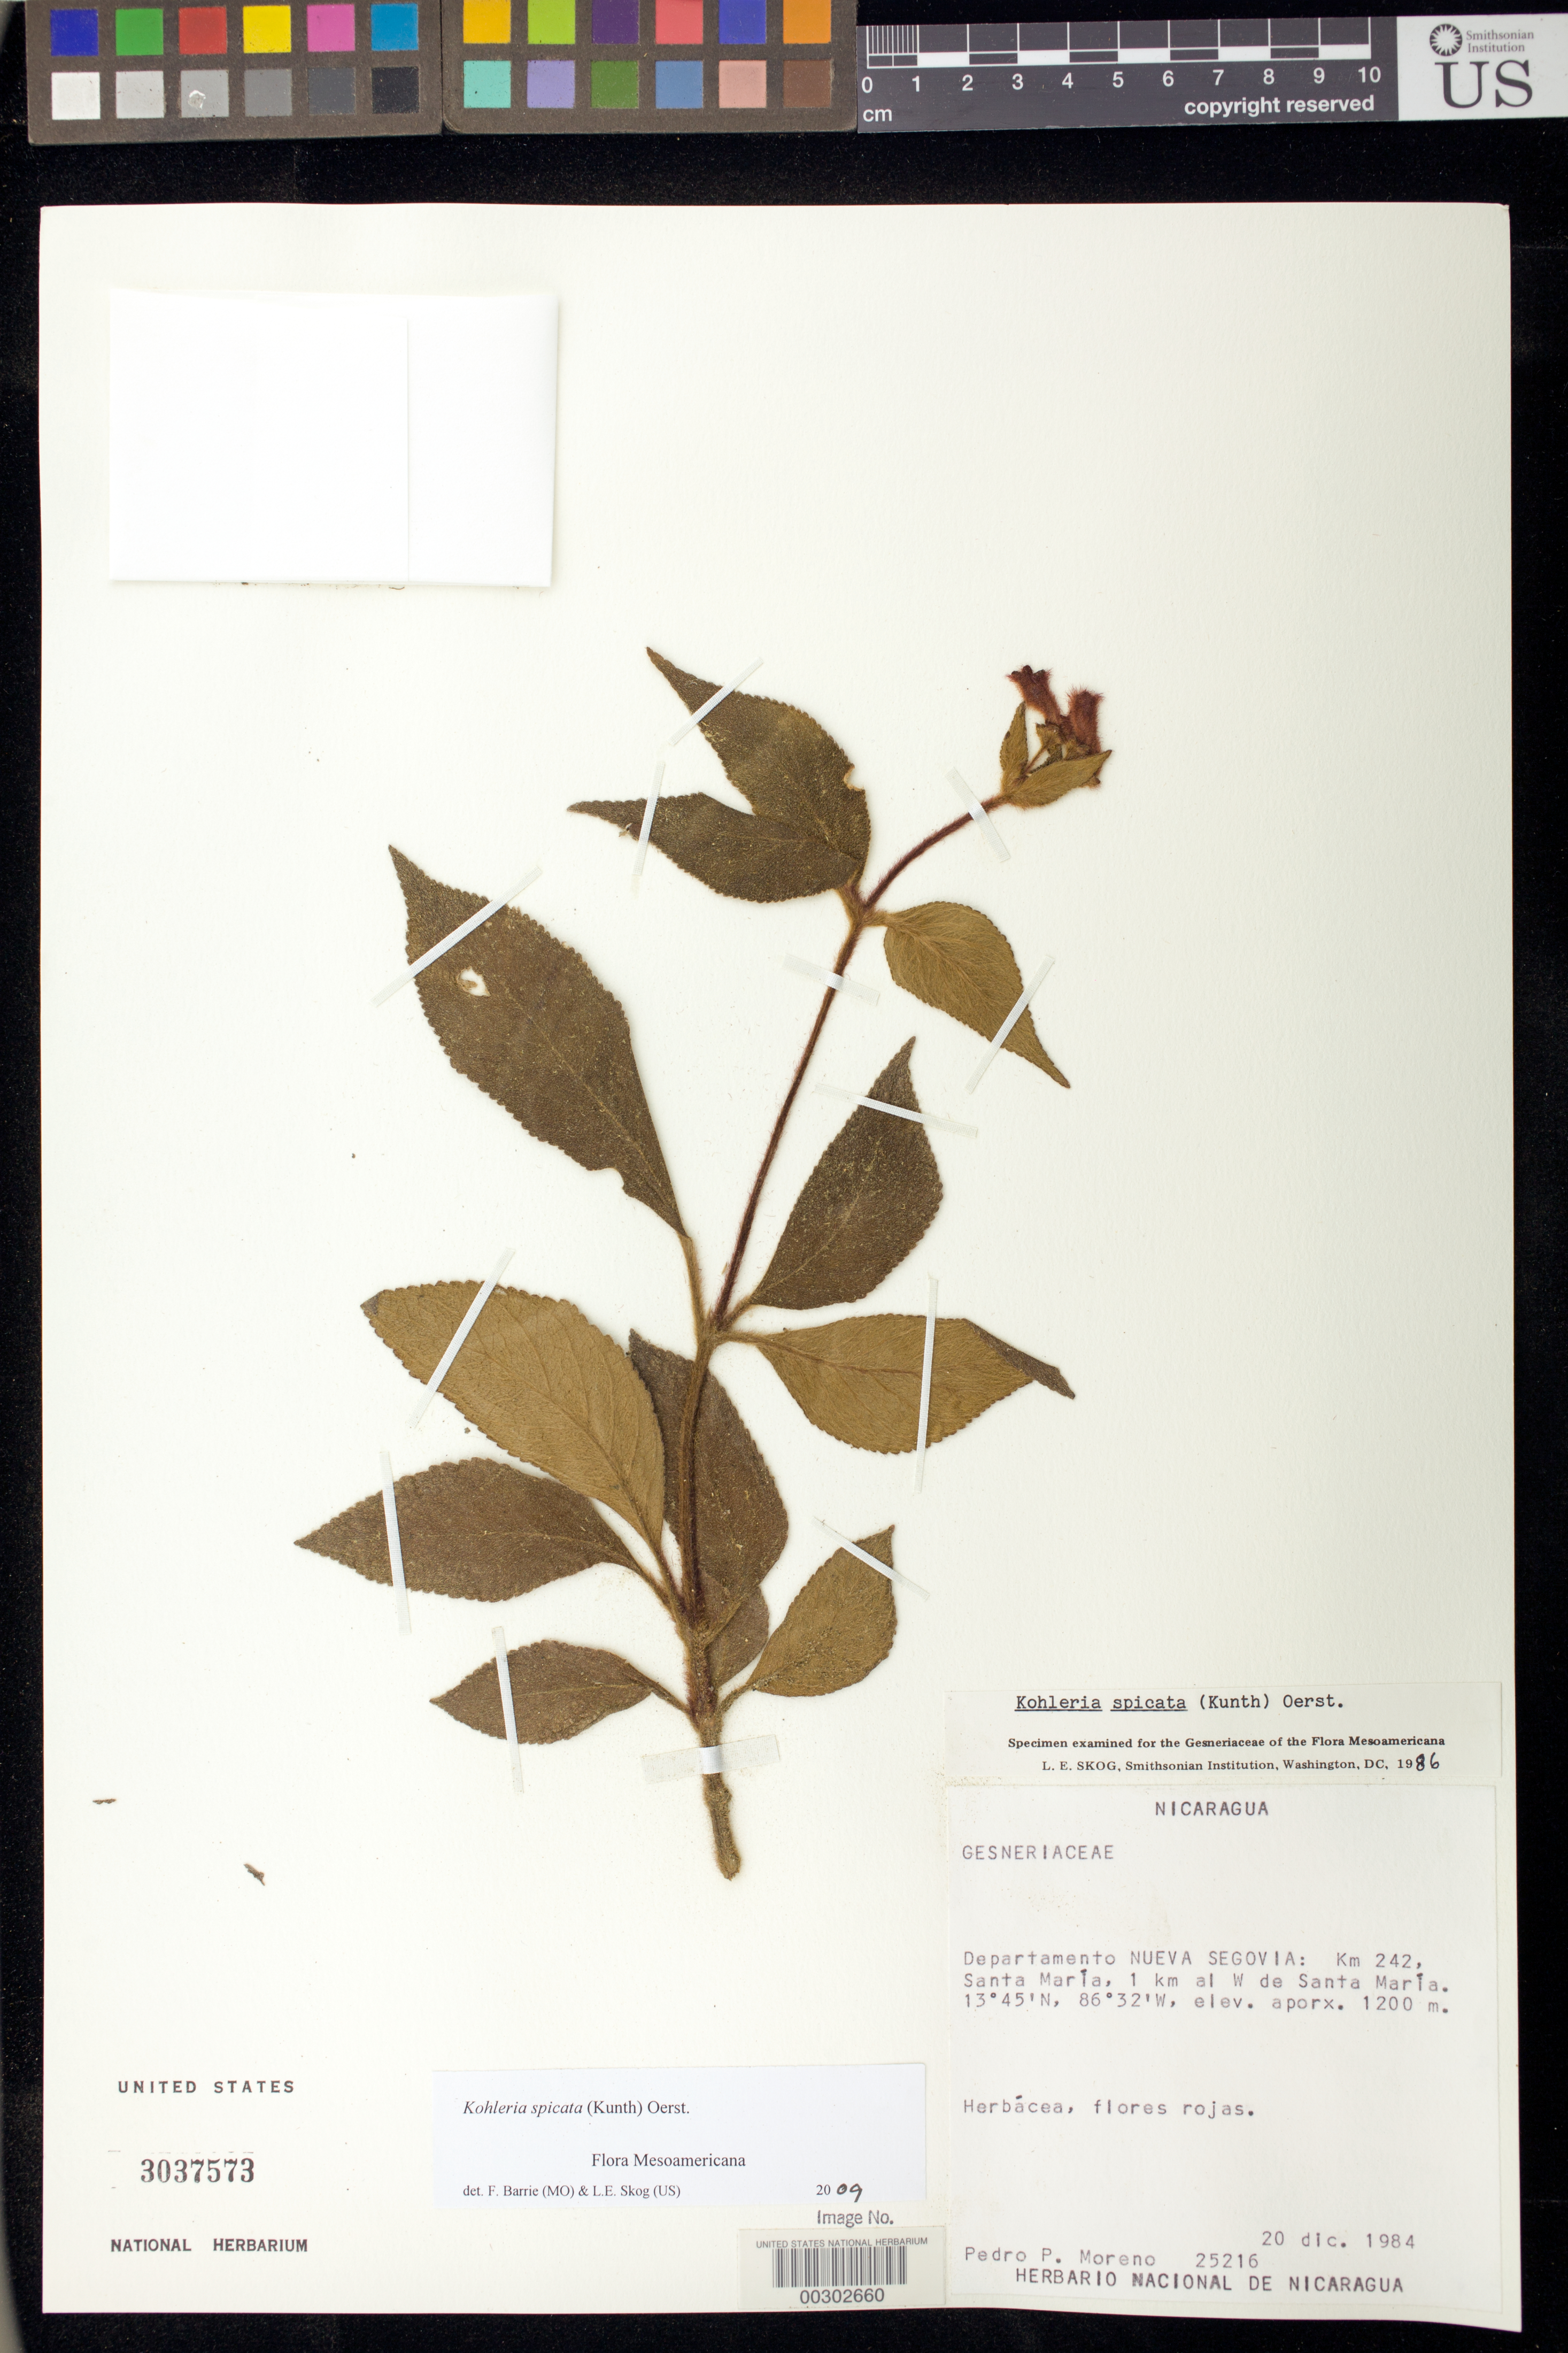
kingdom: Plantae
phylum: Tracheophyta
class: Magnoliopsida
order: Lamiales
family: Gesneriaceae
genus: Kohleria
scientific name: Kohleria spicata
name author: (Kunth) Oerst.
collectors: P. Moreno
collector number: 25216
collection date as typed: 20 Dec 1984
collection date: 1984-12-20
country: Nicaragua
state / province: Nueva Segovia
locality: Km 242, Santa Maria, 1 km W of Santa Maria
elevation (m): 1200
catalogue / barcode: US 3037573